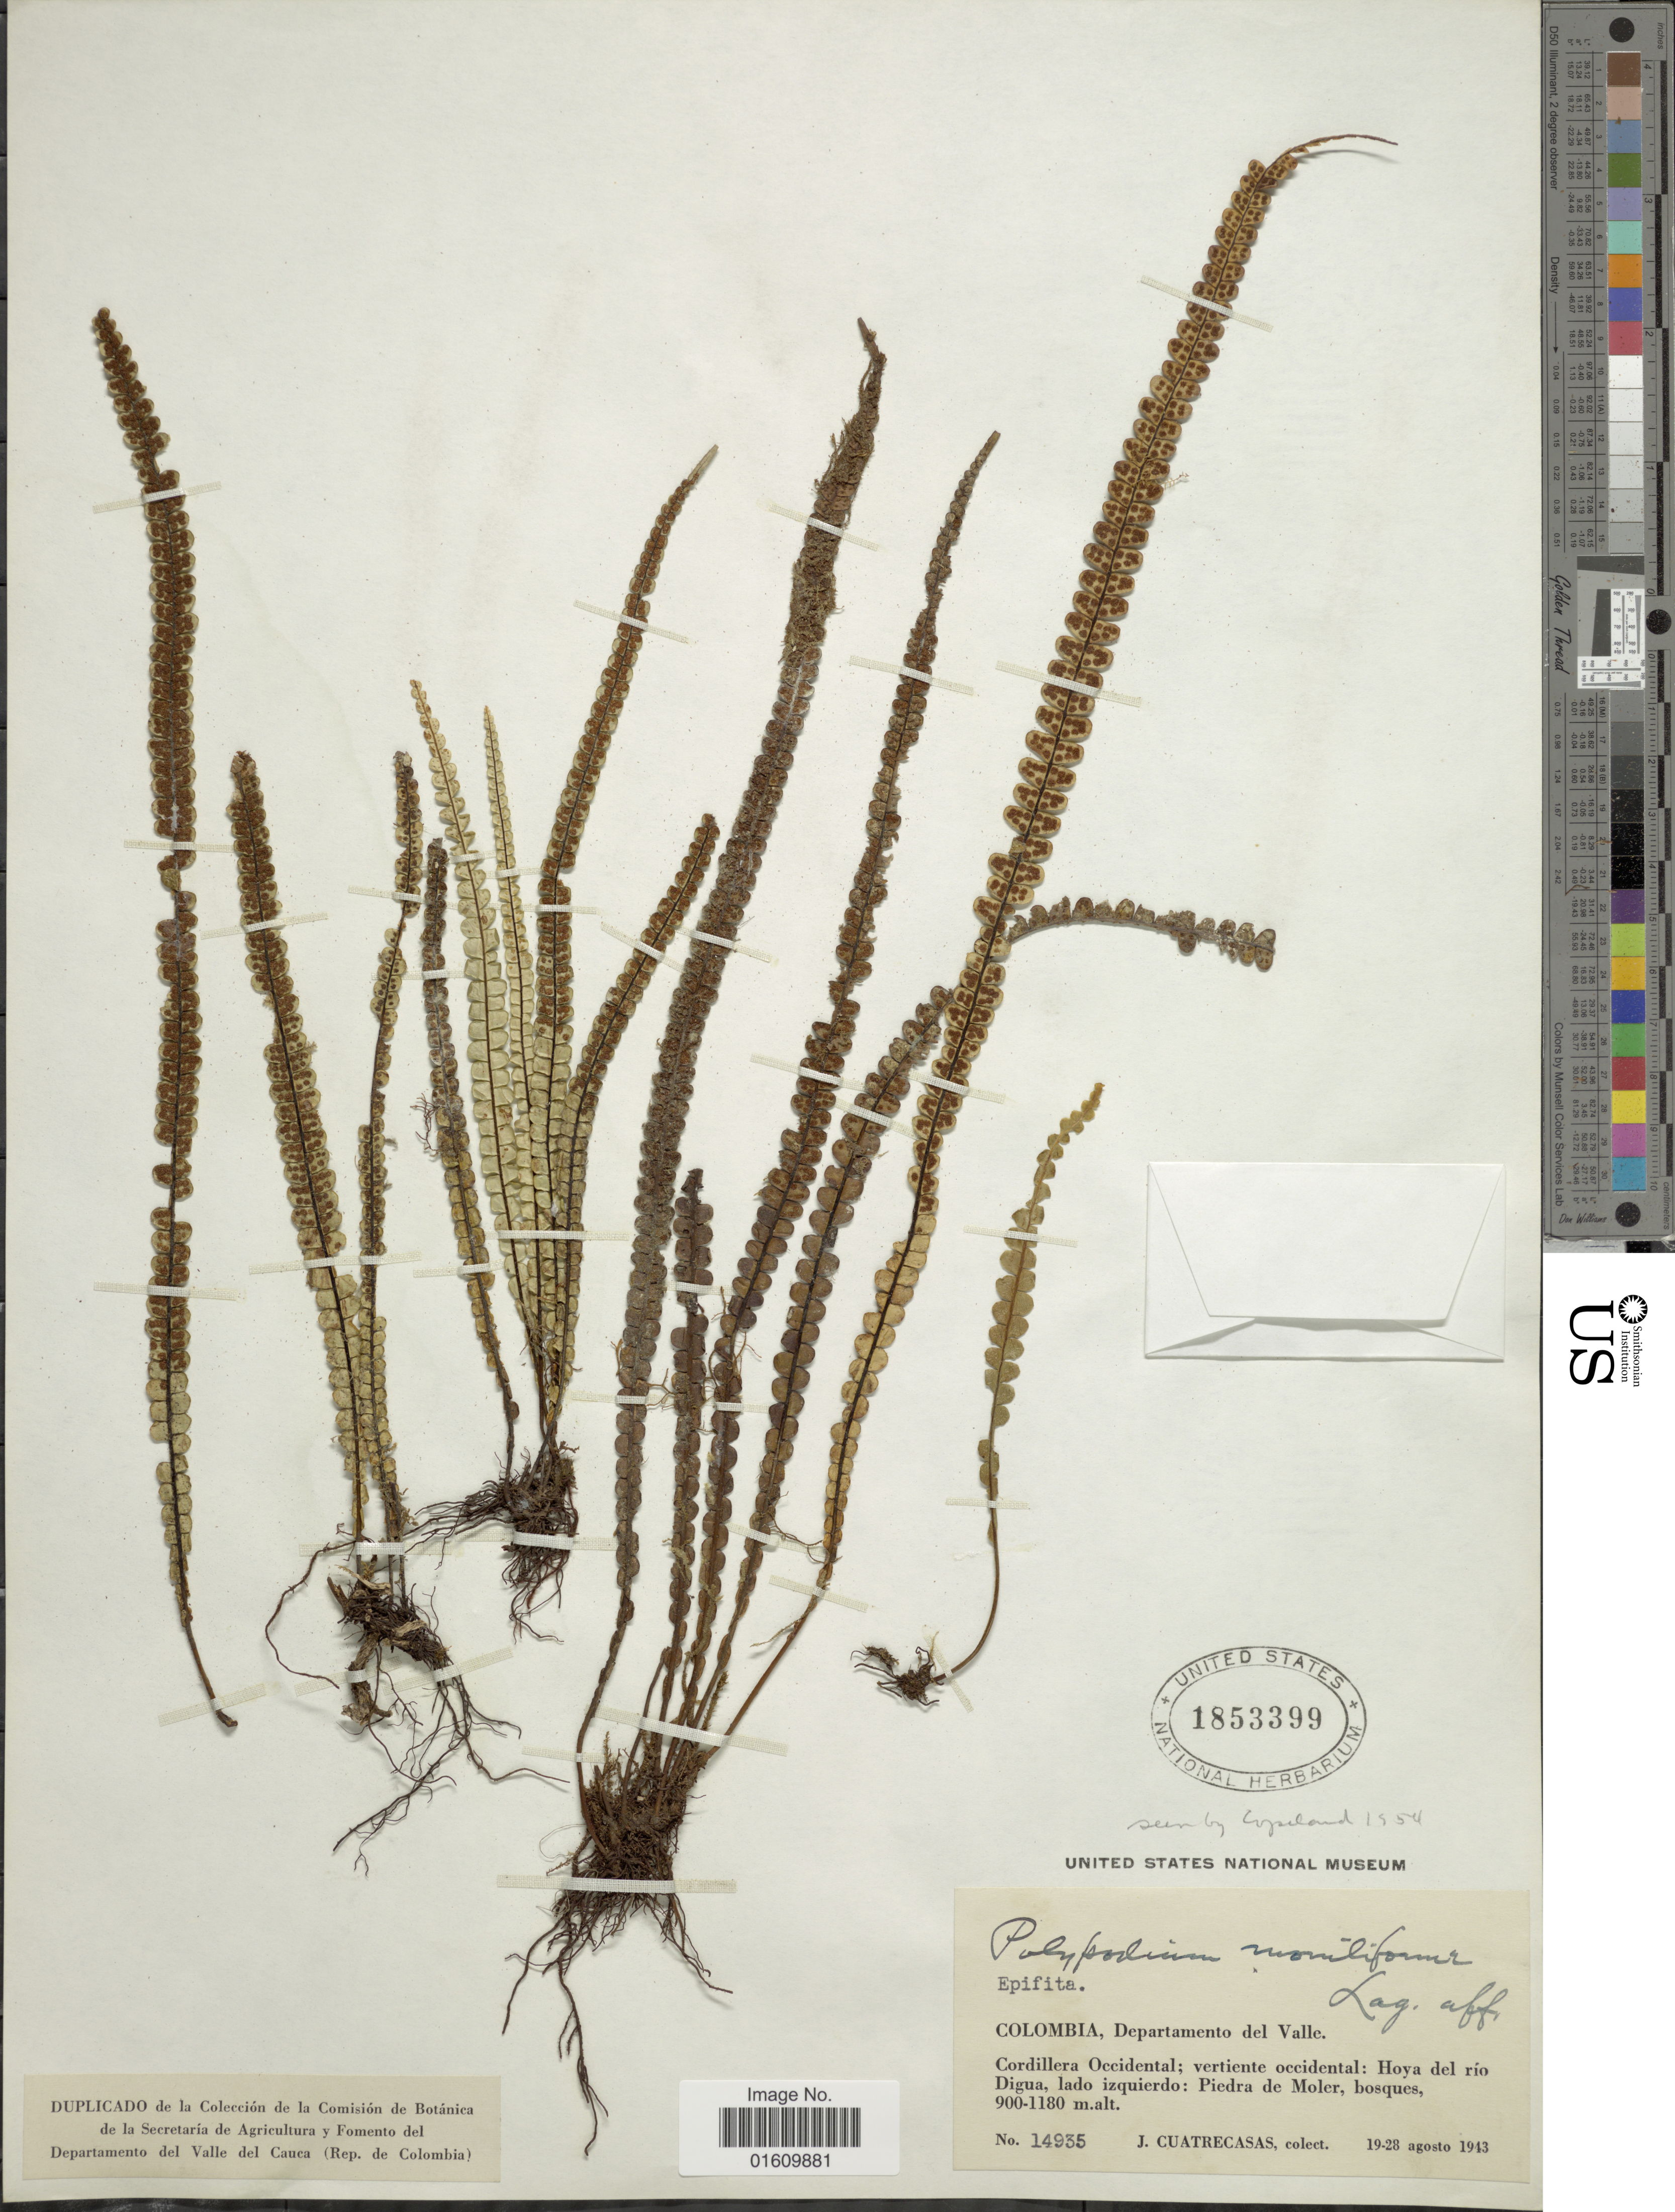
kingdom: Plantae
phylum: Tracheophyta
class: Polypodiopsida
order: Polypodiales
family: Polypodiaceae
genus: Melpomene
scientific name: Melpomene moniliformis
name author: (Lag. ex Sw.) A.R. Sm. & R.C. Moran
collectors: J. Cuatrecasas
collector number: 14935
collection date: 1943-08-19/1943-08-28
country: Colombia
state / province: Valle del Cauca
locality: Departamento del Valle, Cordillera Occidental; vertiente occidental: Hoya del rio Digua, lado izquierdo: Piedra de Moler, bosques.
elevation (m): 900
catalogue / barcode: US 1853399